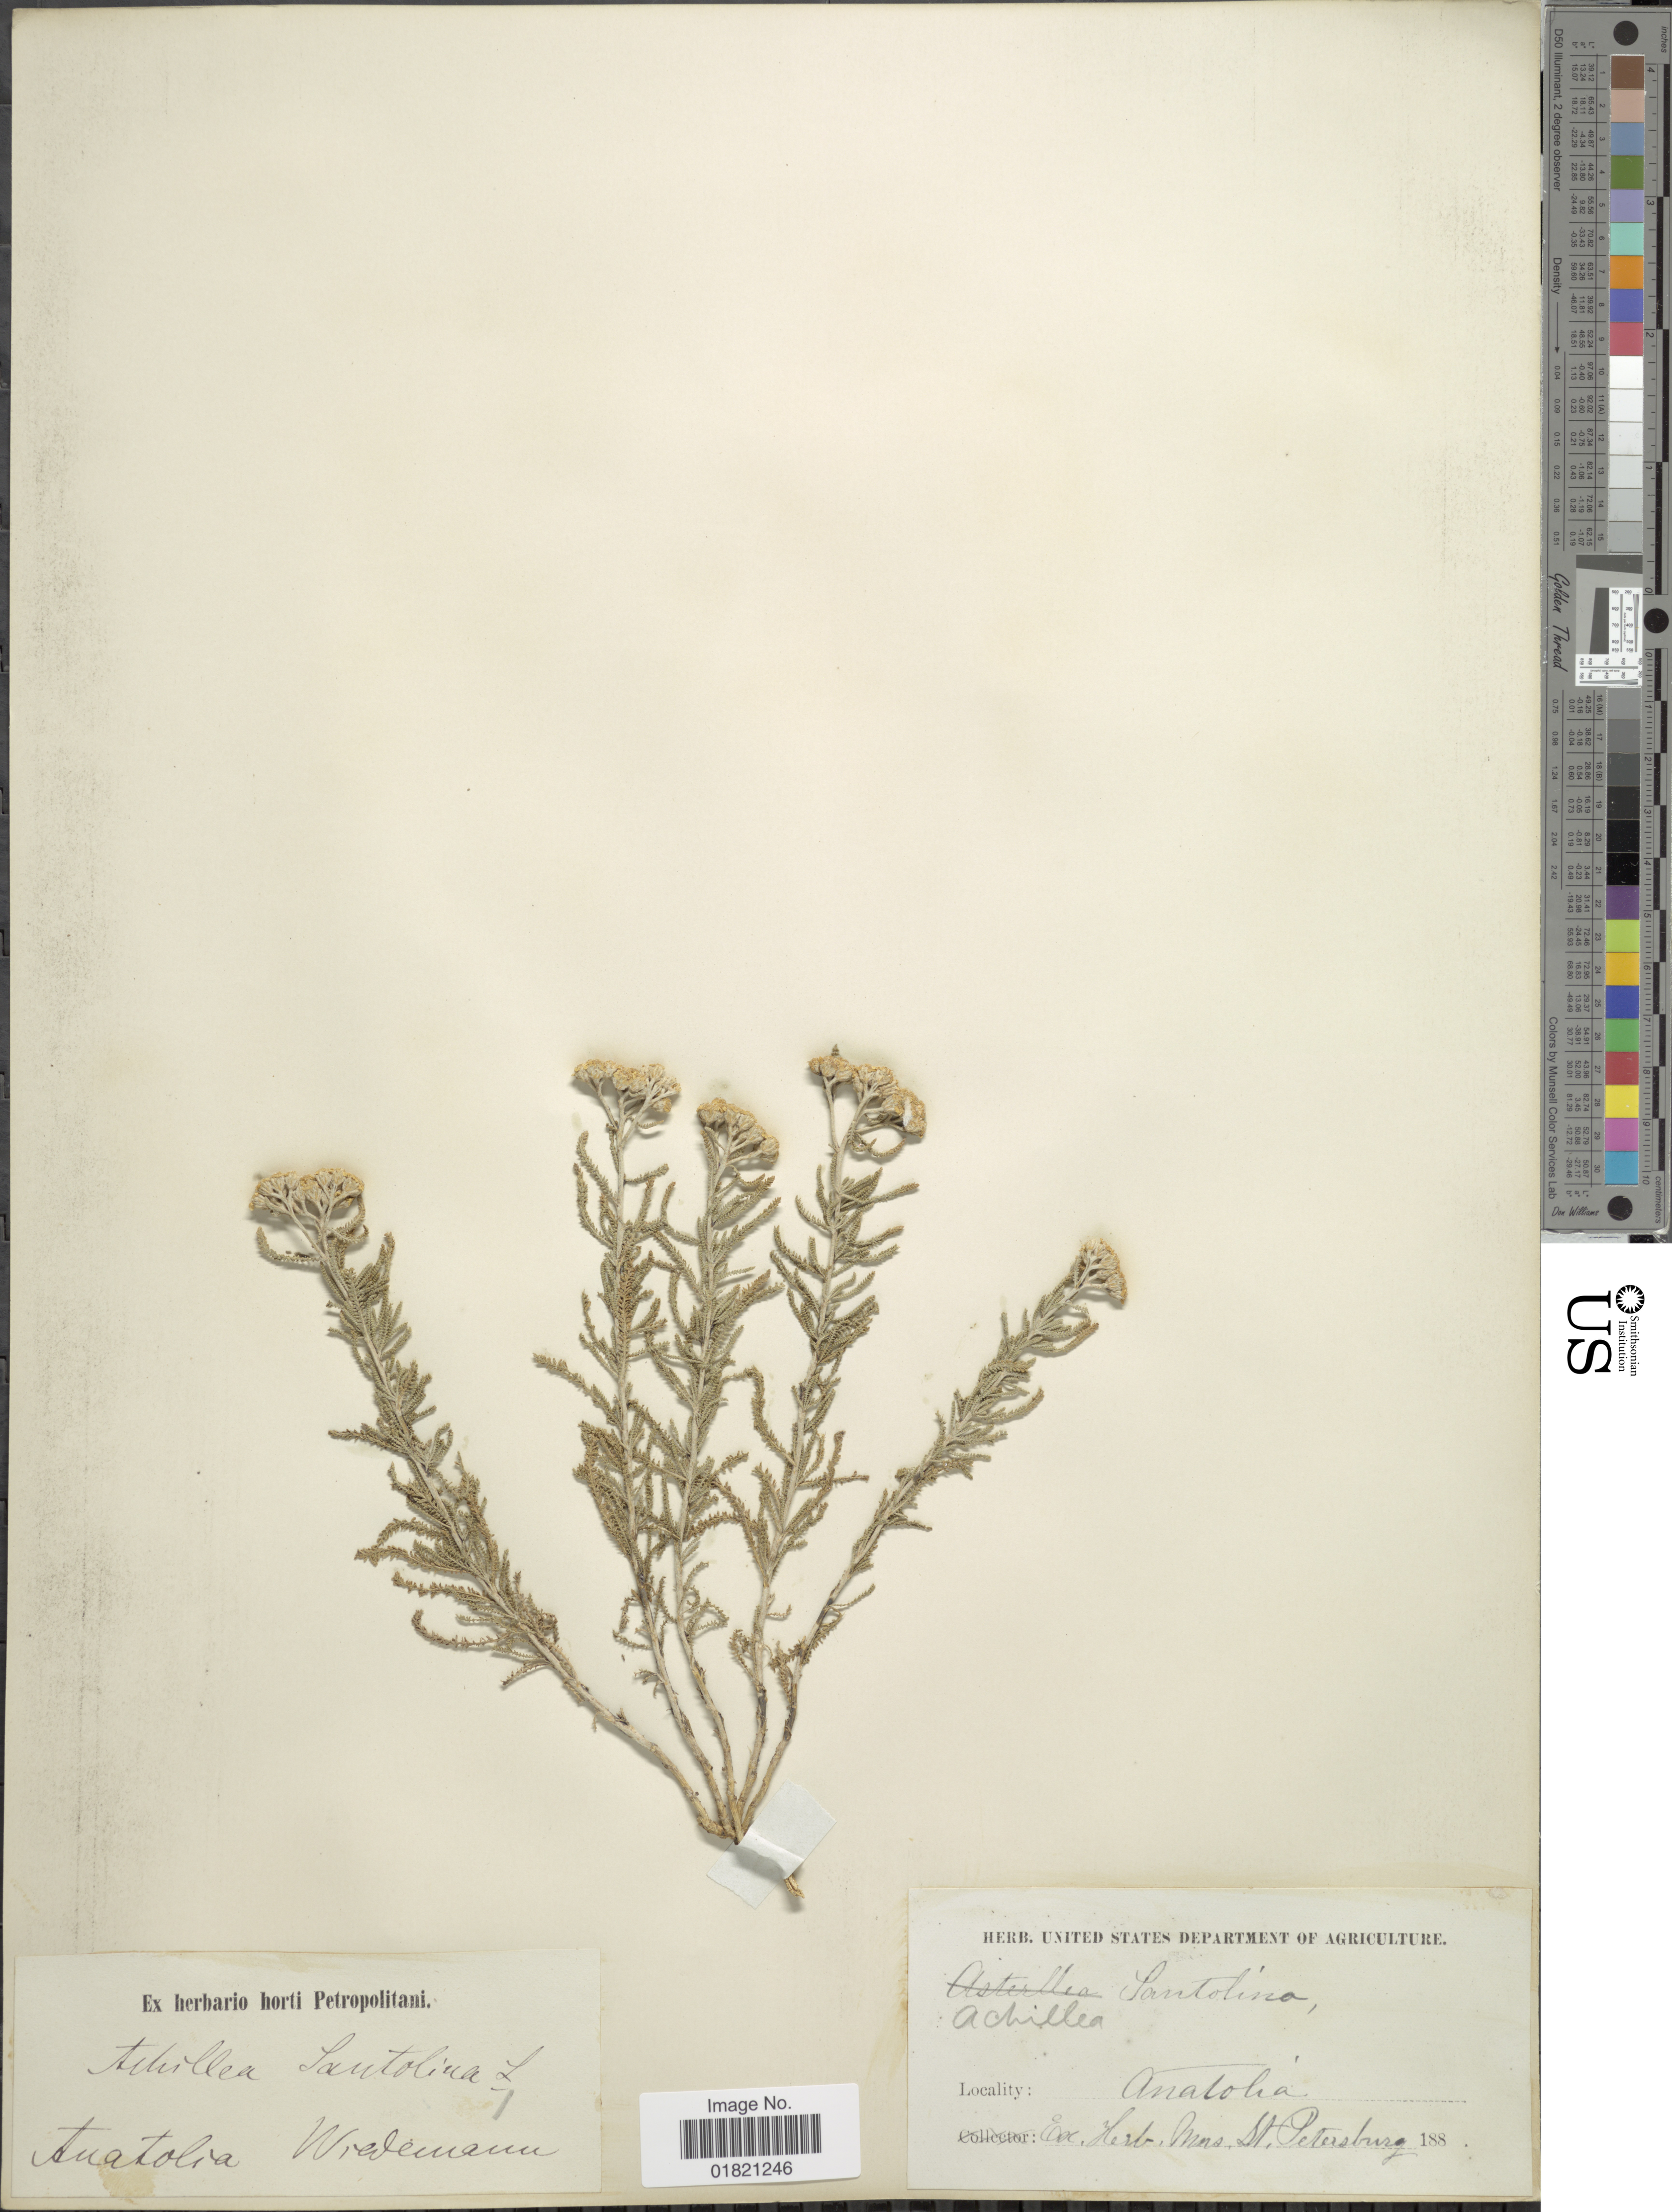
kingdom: Plantae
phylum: Tracheophyta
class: Magnoliopsida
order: Asterales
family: Asteraceae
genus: Achillea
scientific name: Achillea santolina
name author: L.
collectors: -. Wredemann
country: Turkey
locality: Anatolia